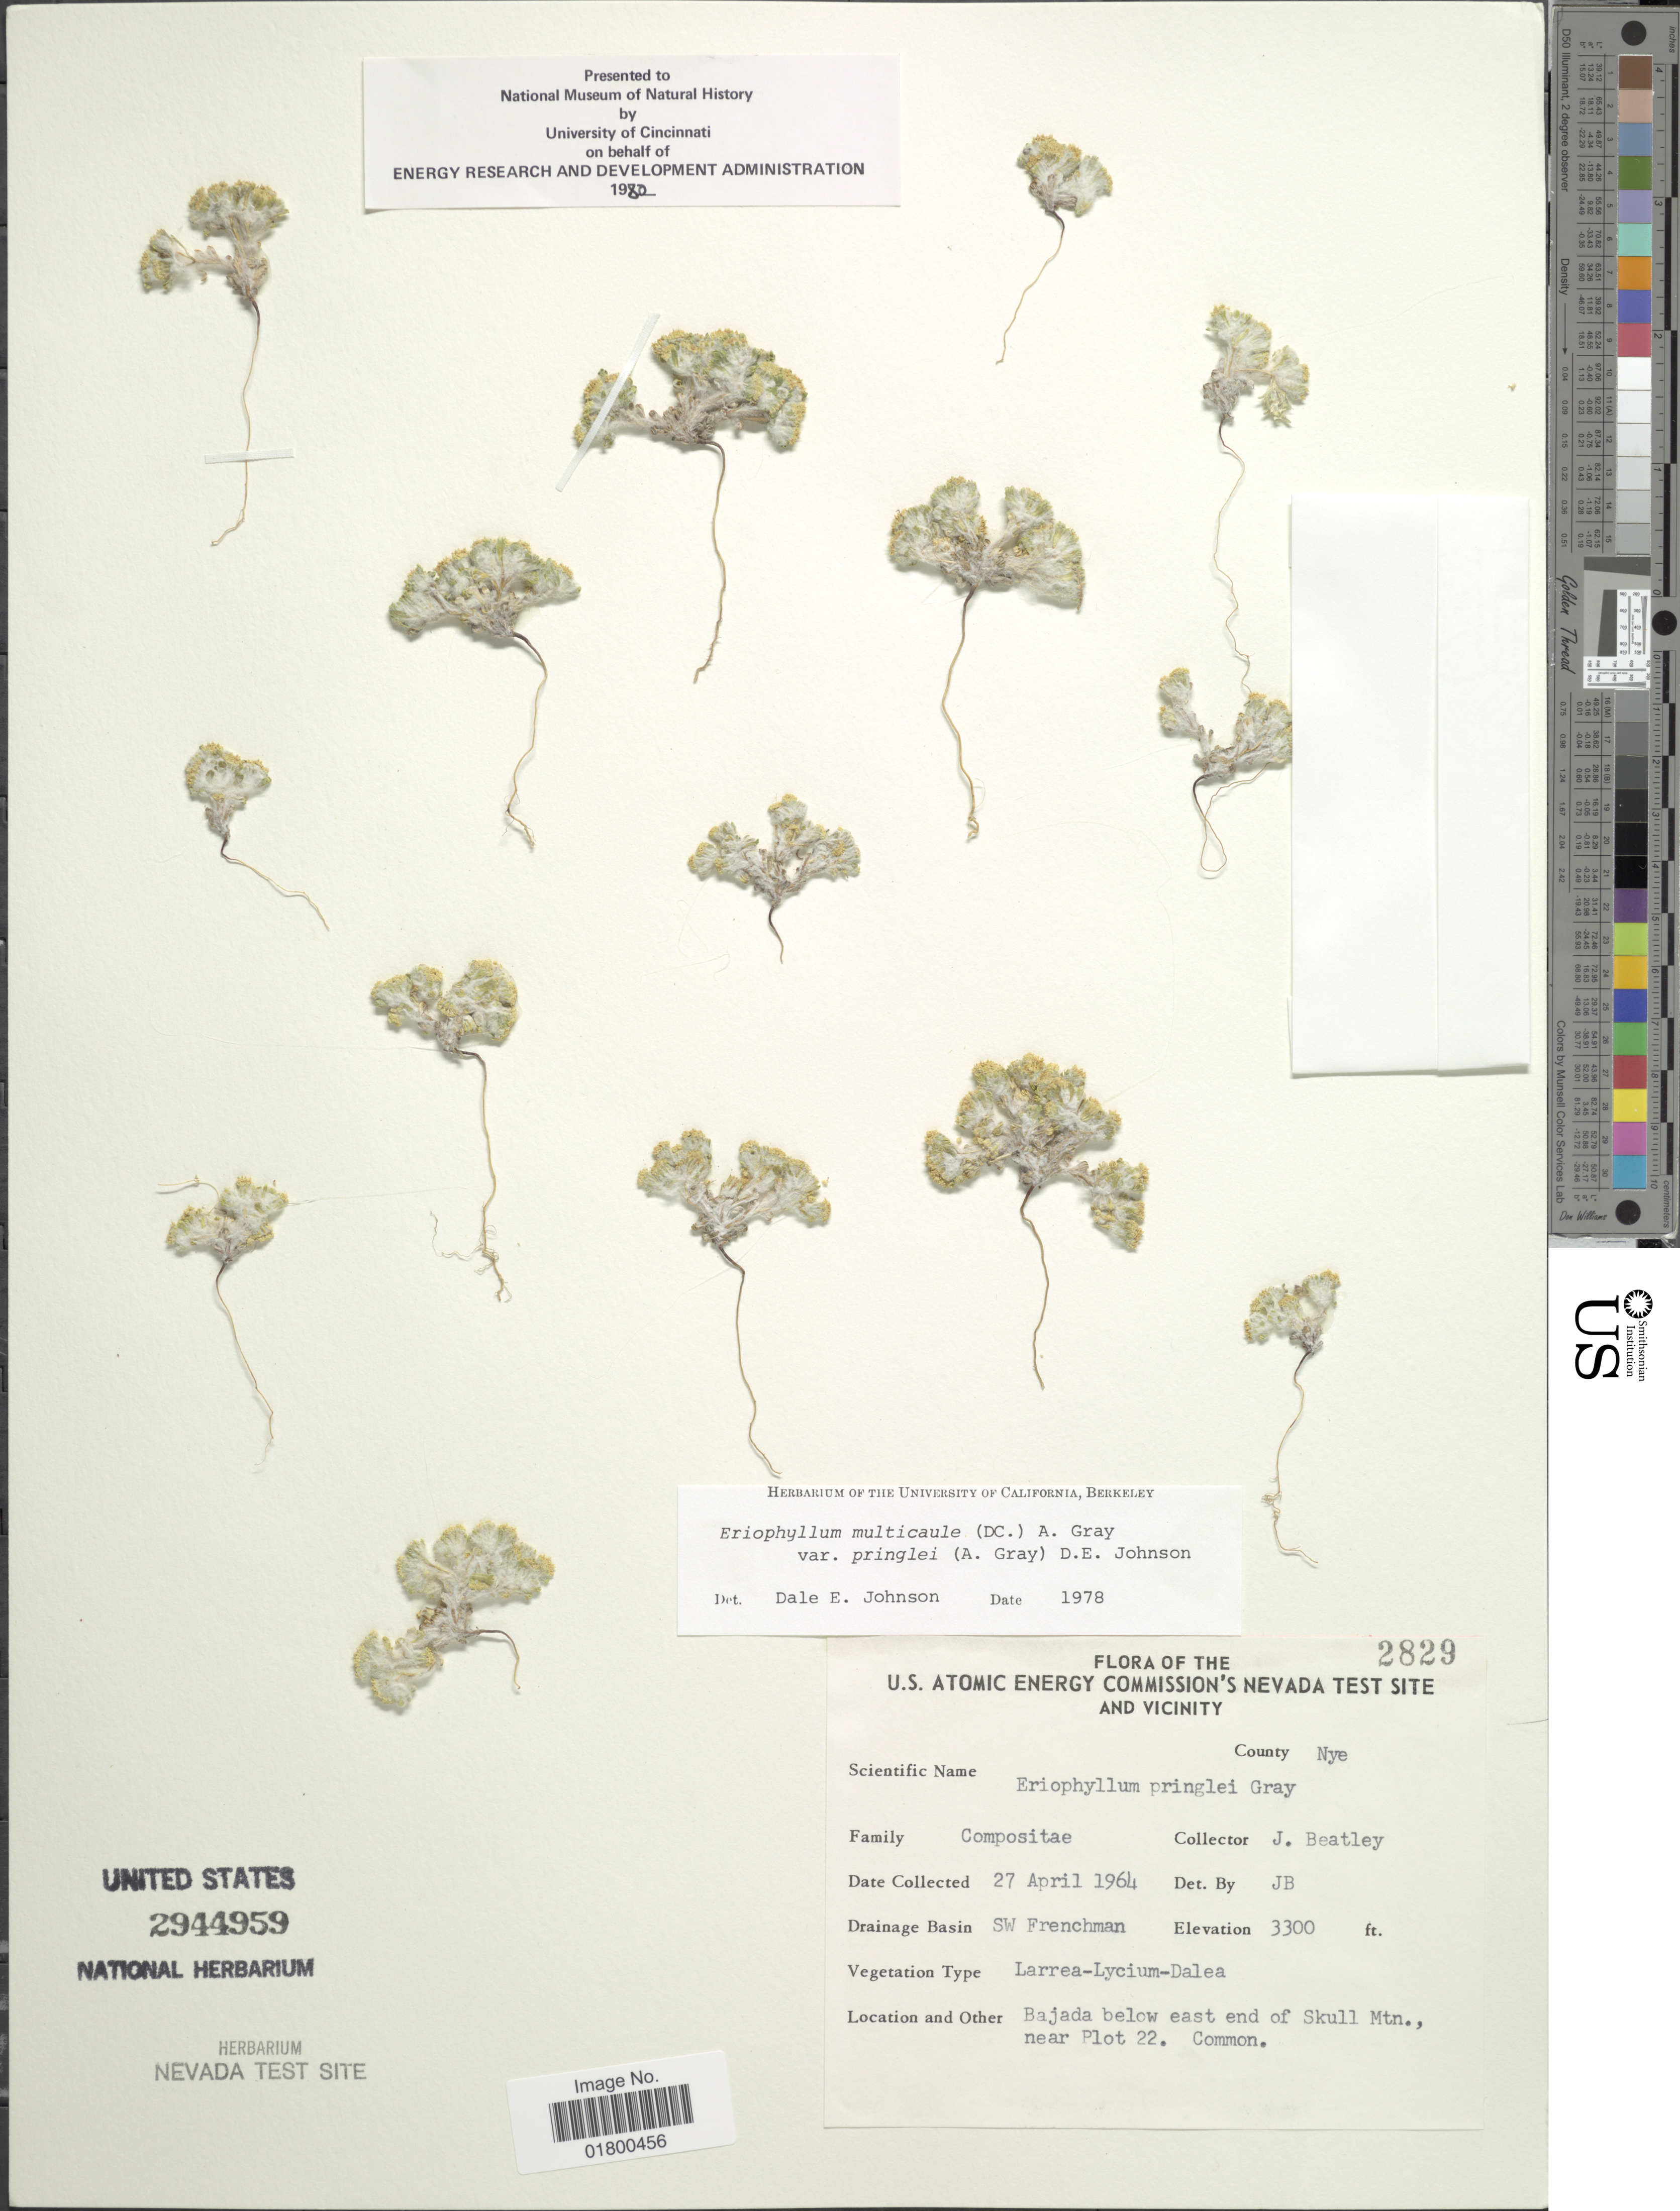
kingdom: Plantae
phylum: Tracheophyta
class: Magnoliopsida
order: Asterales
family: Asteraceae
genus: Eriophyllum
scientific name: Eriophyllum multicaule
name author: (DC.) A. Gray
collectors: J. C. Beatley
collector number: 2829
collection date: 1964-04-27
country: United States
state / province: Nevada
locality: U. S. Atomic Energy Commission's Nevada Test Site and Vicinity, County Nye, Drainage Basin Sw Frenchman, Bajada below east end of Skull Mtn., near Plot 22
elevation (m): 1006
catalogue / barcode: US 2944959